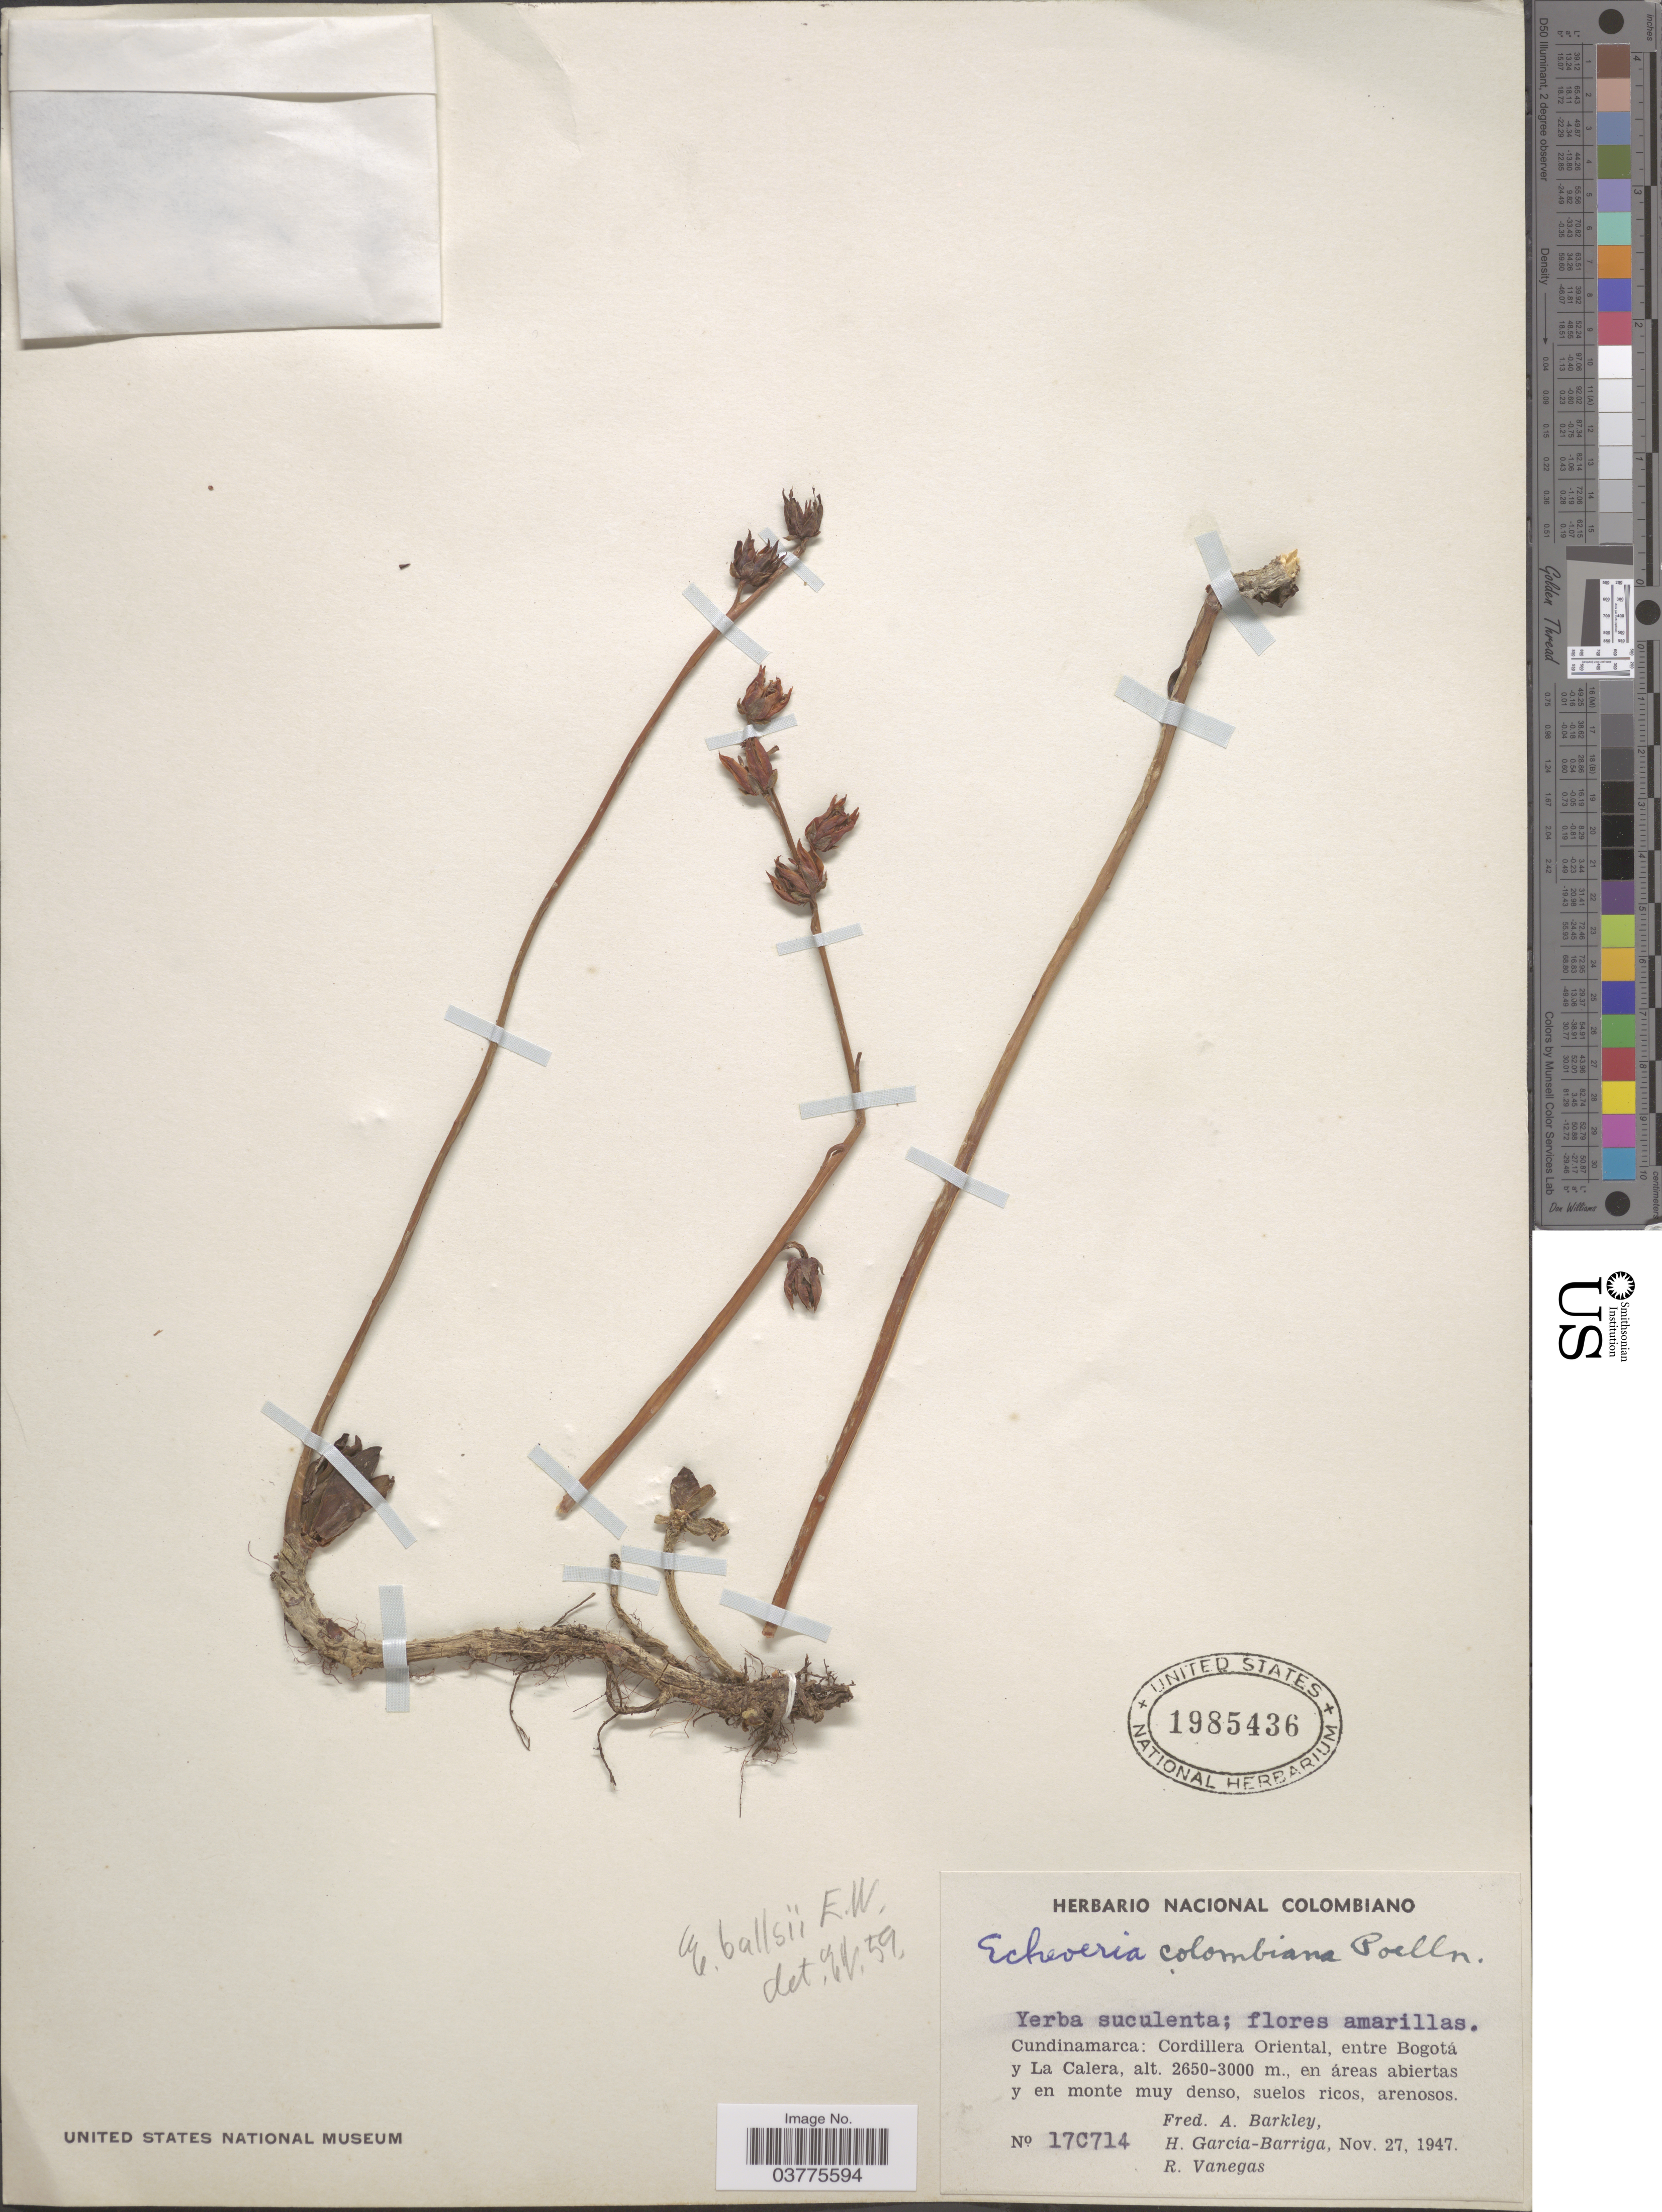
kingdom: Plantae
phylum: Tracheophyta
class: Magnoliopsida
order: Saxifragales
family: Crassulaceae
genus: Echeveria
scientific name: Echeveria ballsii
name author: E. Walther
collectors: F. A. Barkley, H. García Barriga & R. Vanegas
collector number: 17C714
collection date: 1947-11-27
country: Colombia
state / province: Cundinamarca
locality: Cordillera Oriental, entre Bogotá y La Calera.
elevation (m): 2650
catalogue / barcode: US 1985436